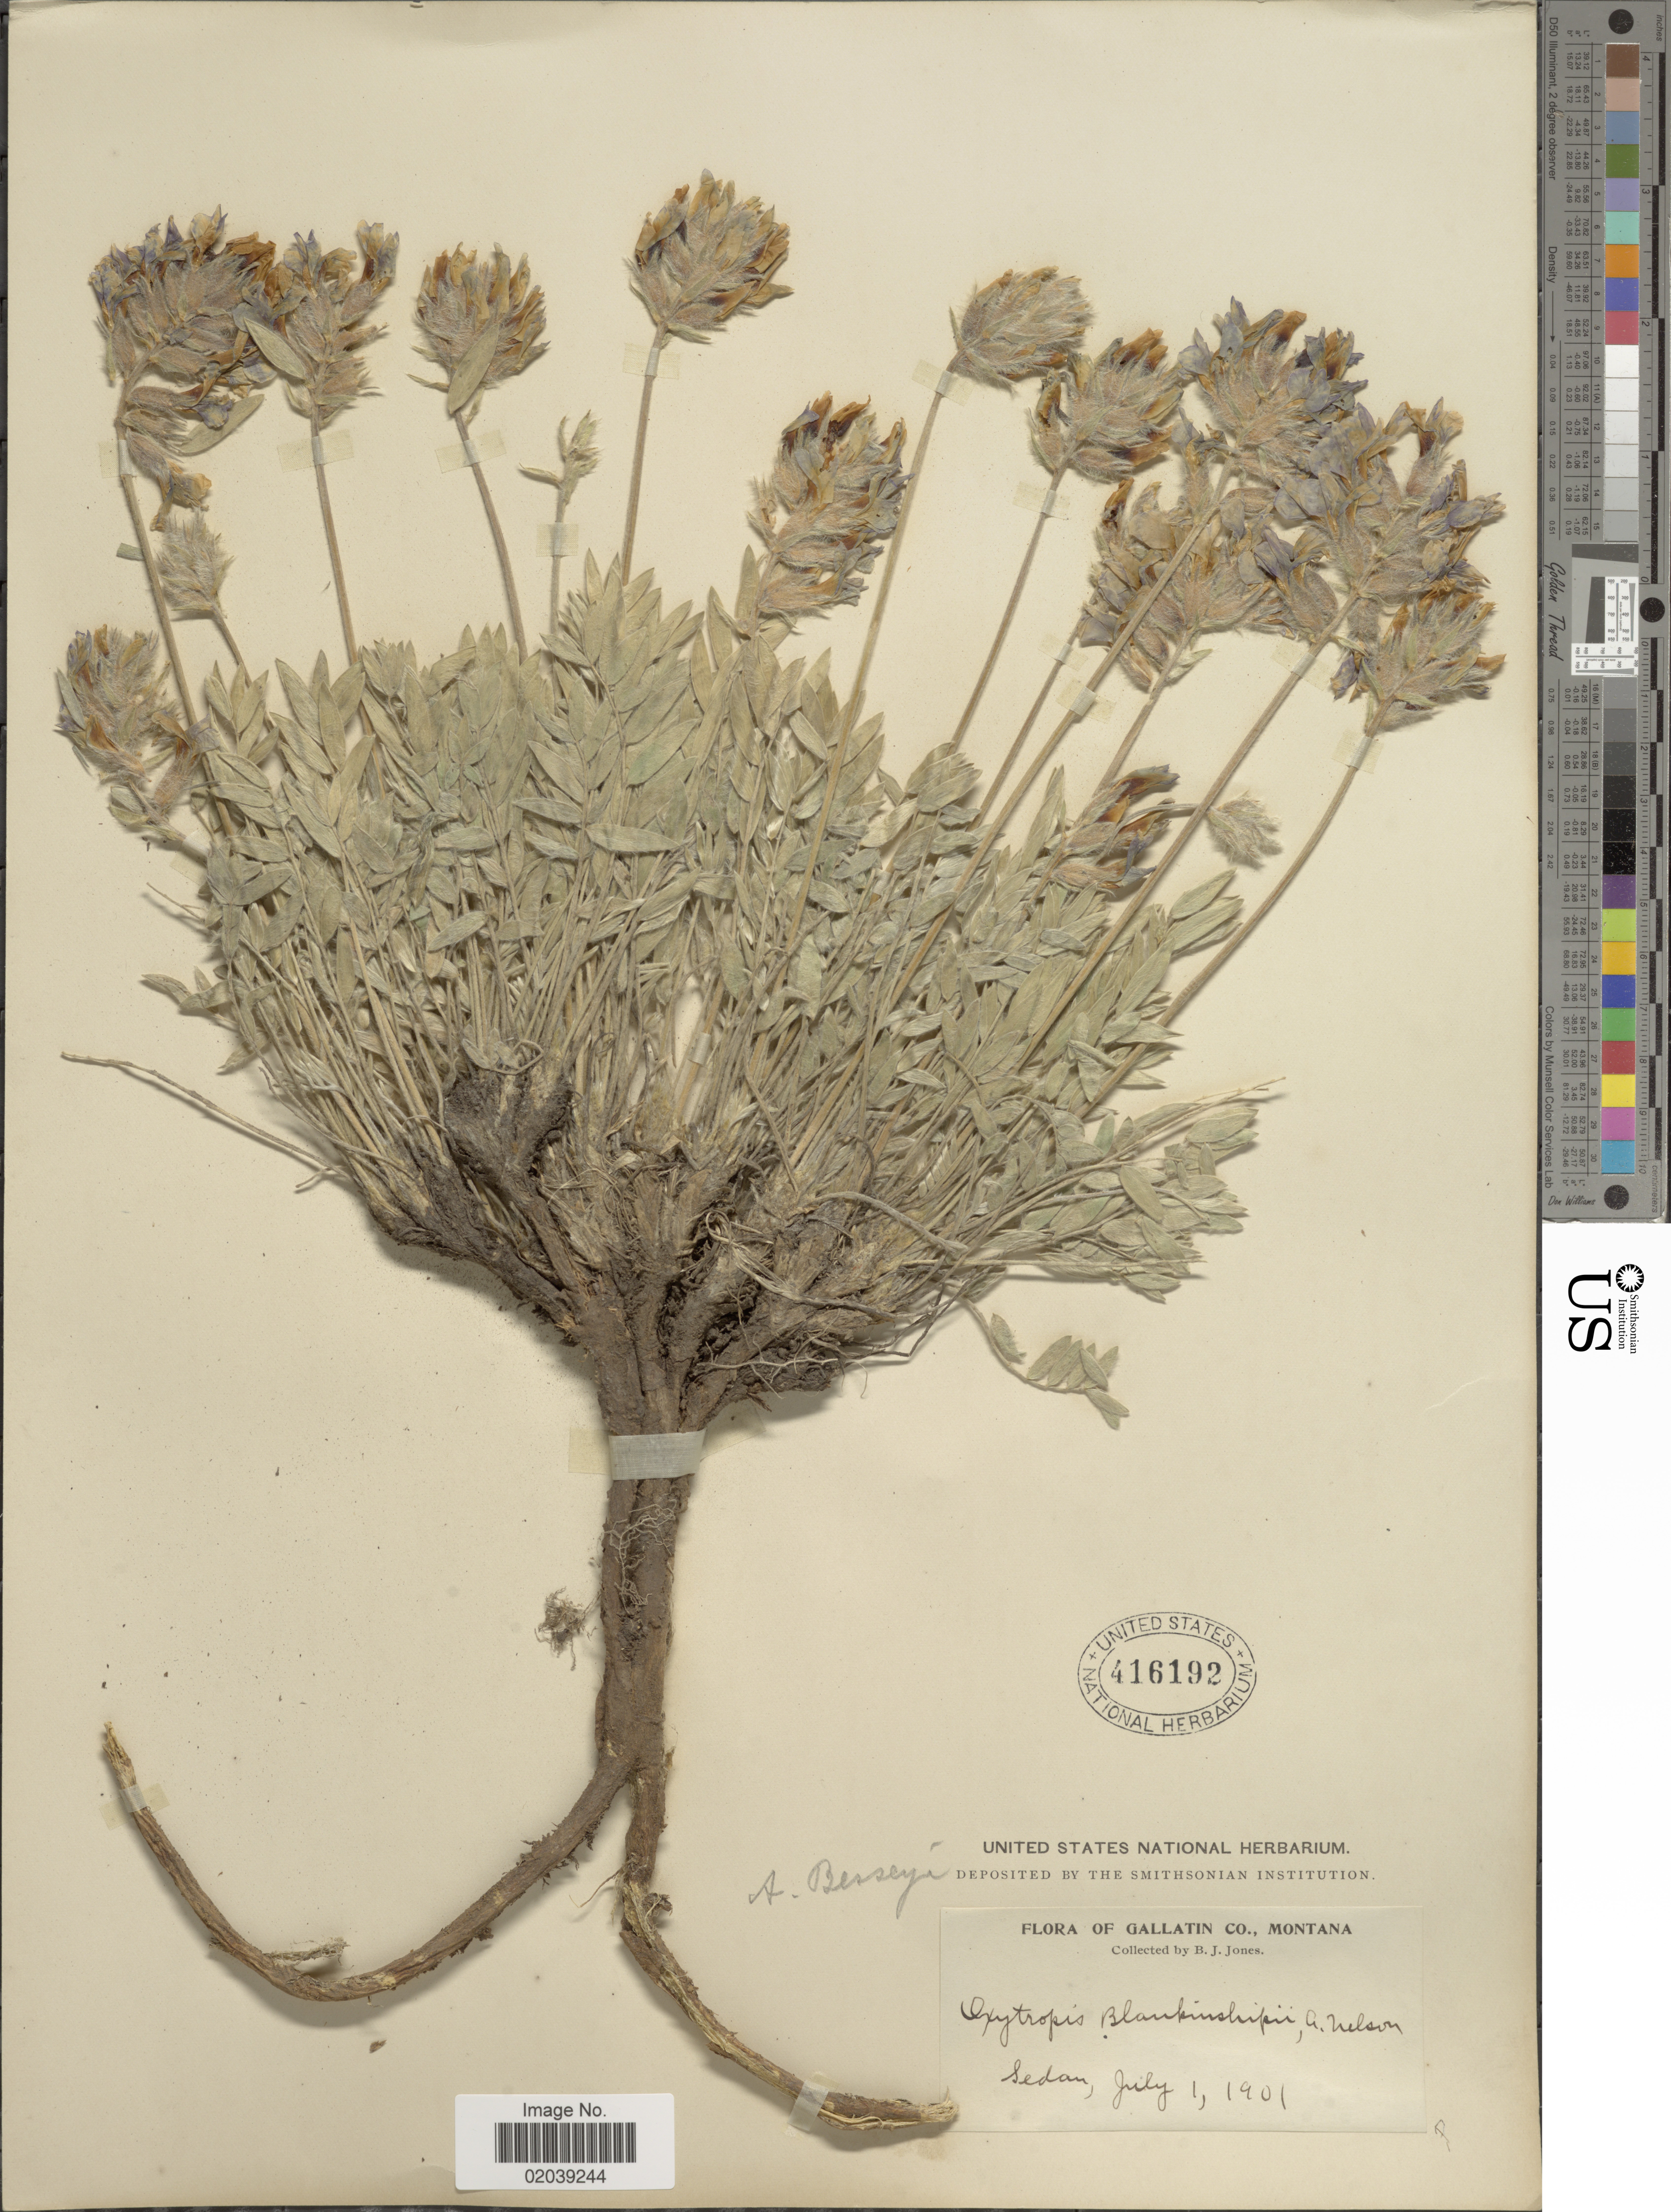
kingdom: Plantae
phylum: Tracheophyta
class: Magnoliopsida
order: Fabales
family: Fabaceae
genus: Oxytropis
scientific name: Oxytropis besseyi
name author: (Rydb.) Blank.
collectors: B. Jones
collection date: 1901-07-01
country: United States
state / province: Montana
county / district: Gallatin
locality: Sedan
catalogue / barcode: US 416192